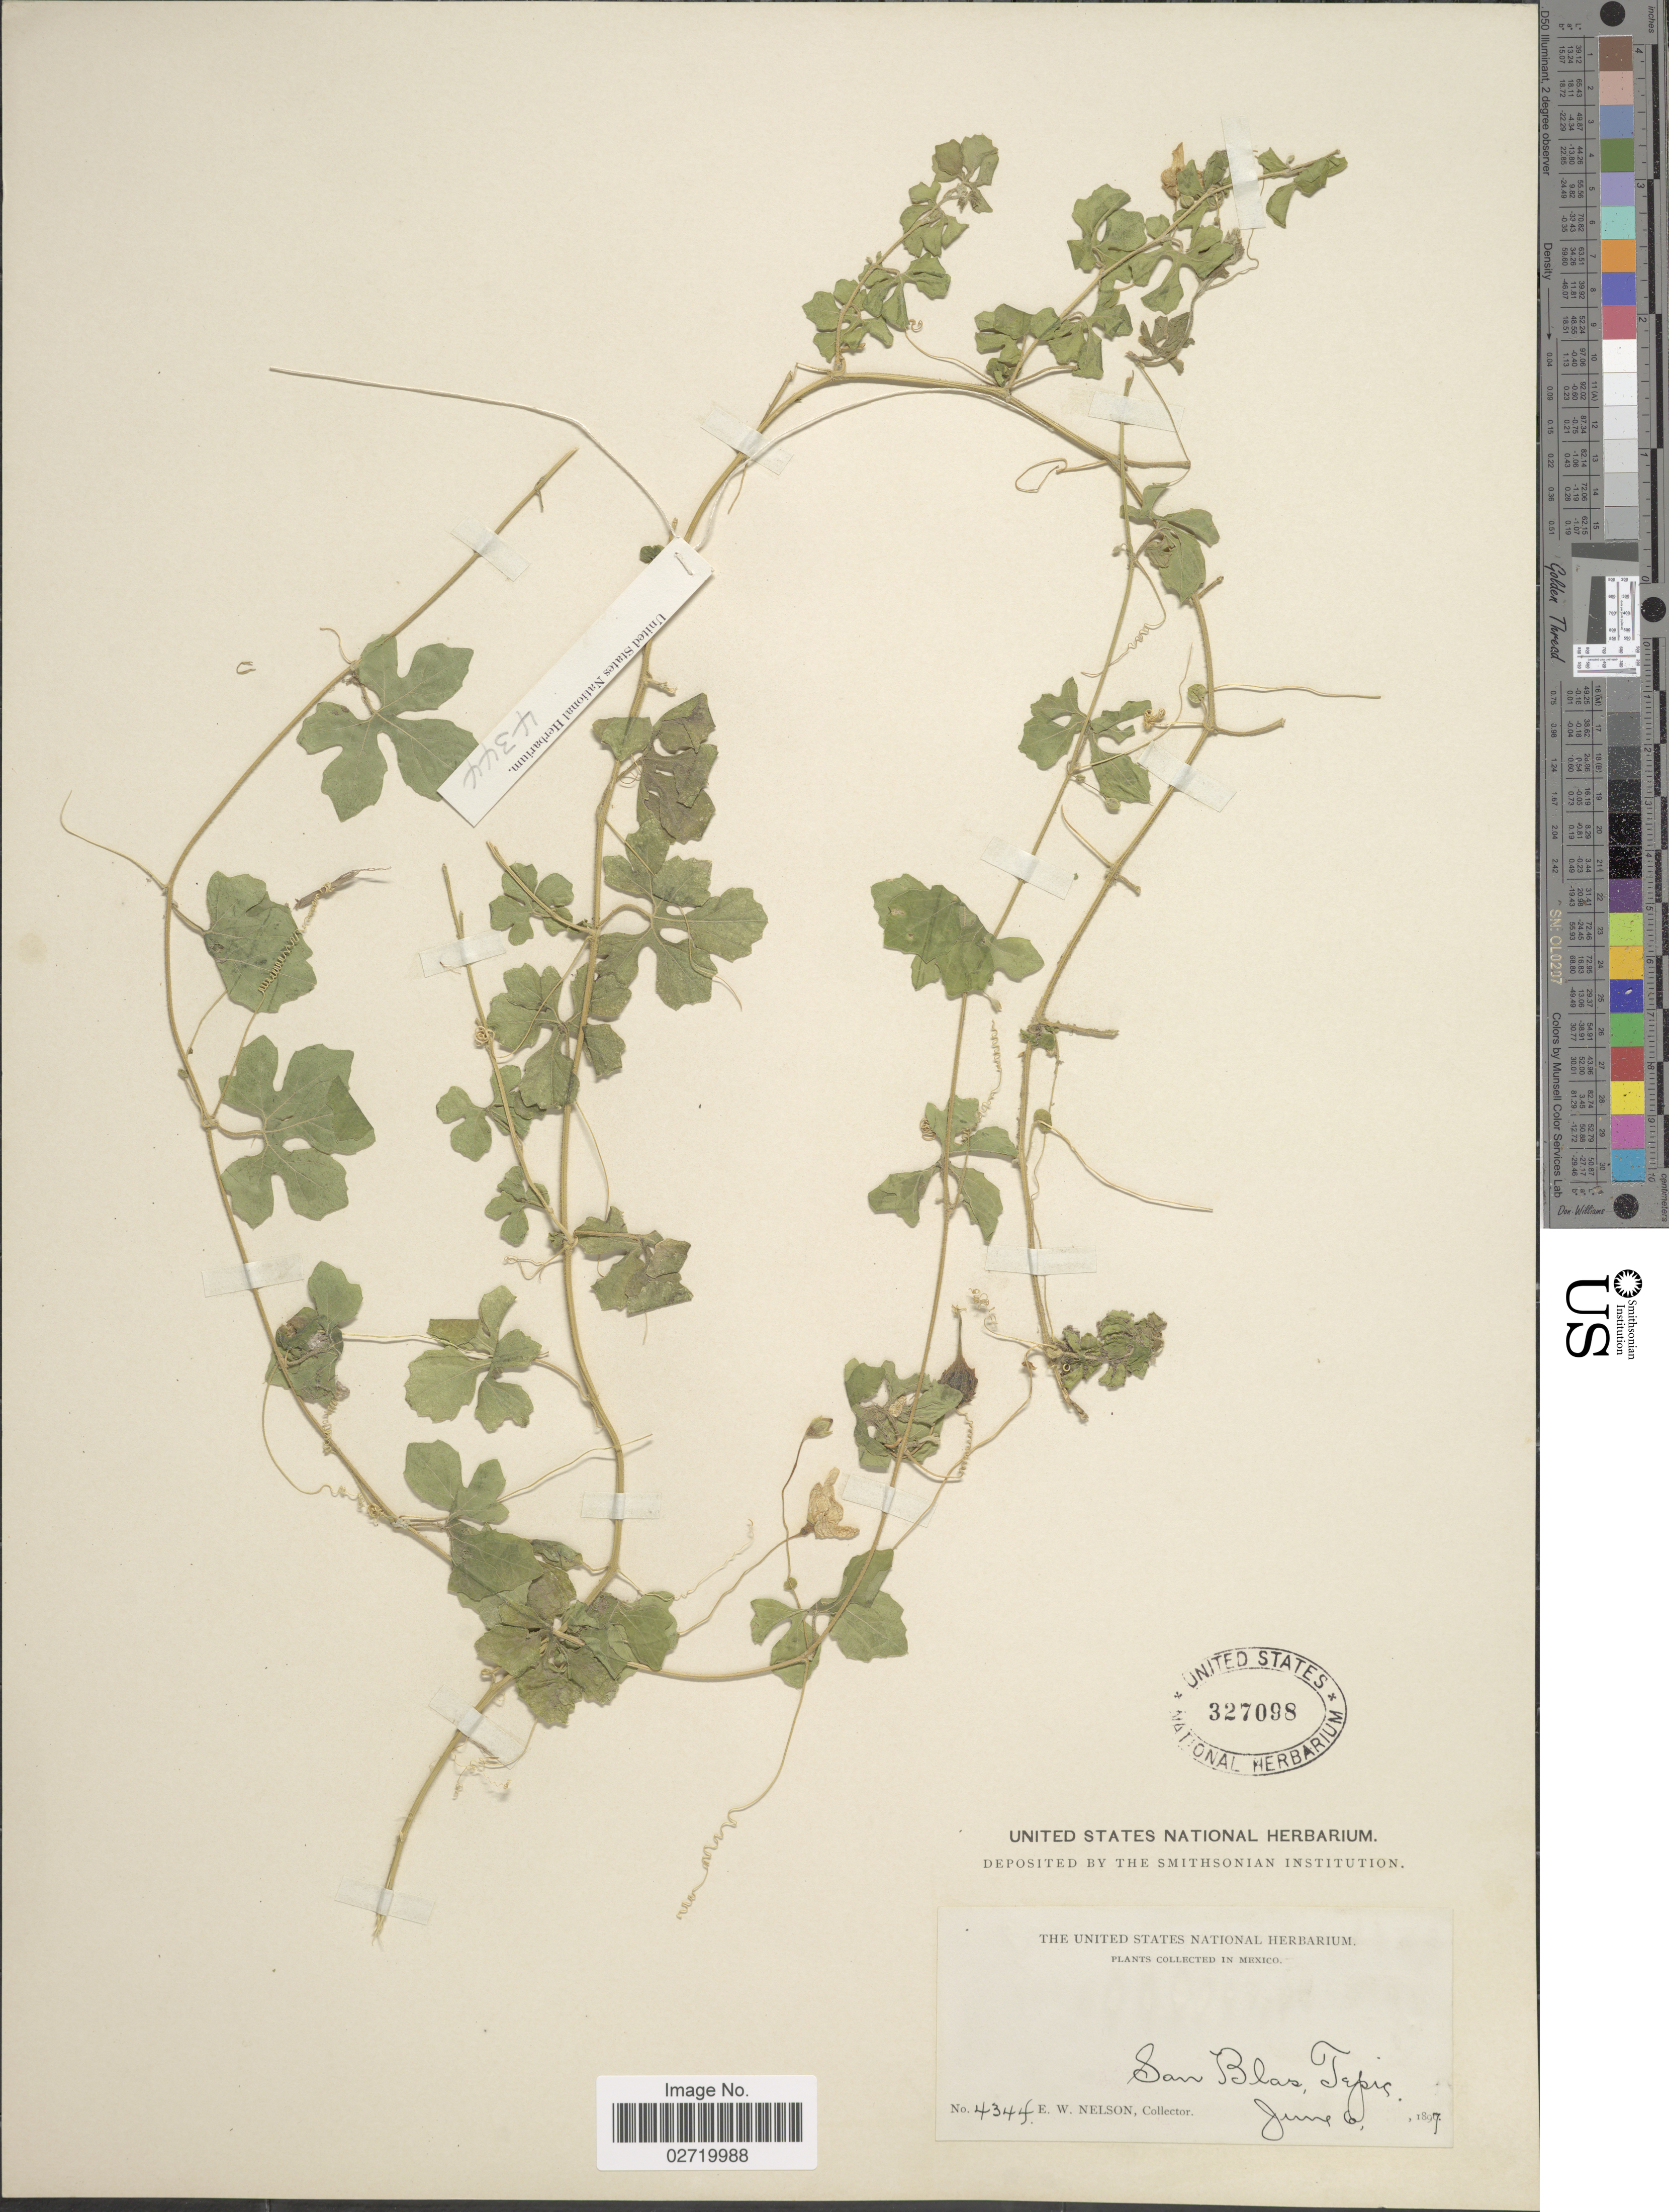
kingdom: Plantae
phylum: Tracheophyta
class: Magnoliopsida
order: Cucurbitales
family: Cucurbitaceae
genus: Momordica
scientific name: Momordica charantia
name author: L.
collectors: E. W. Nelson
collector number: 4344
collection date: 1897-06-06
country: Mexico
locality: San Blas, Tepic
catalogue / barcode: US 327098